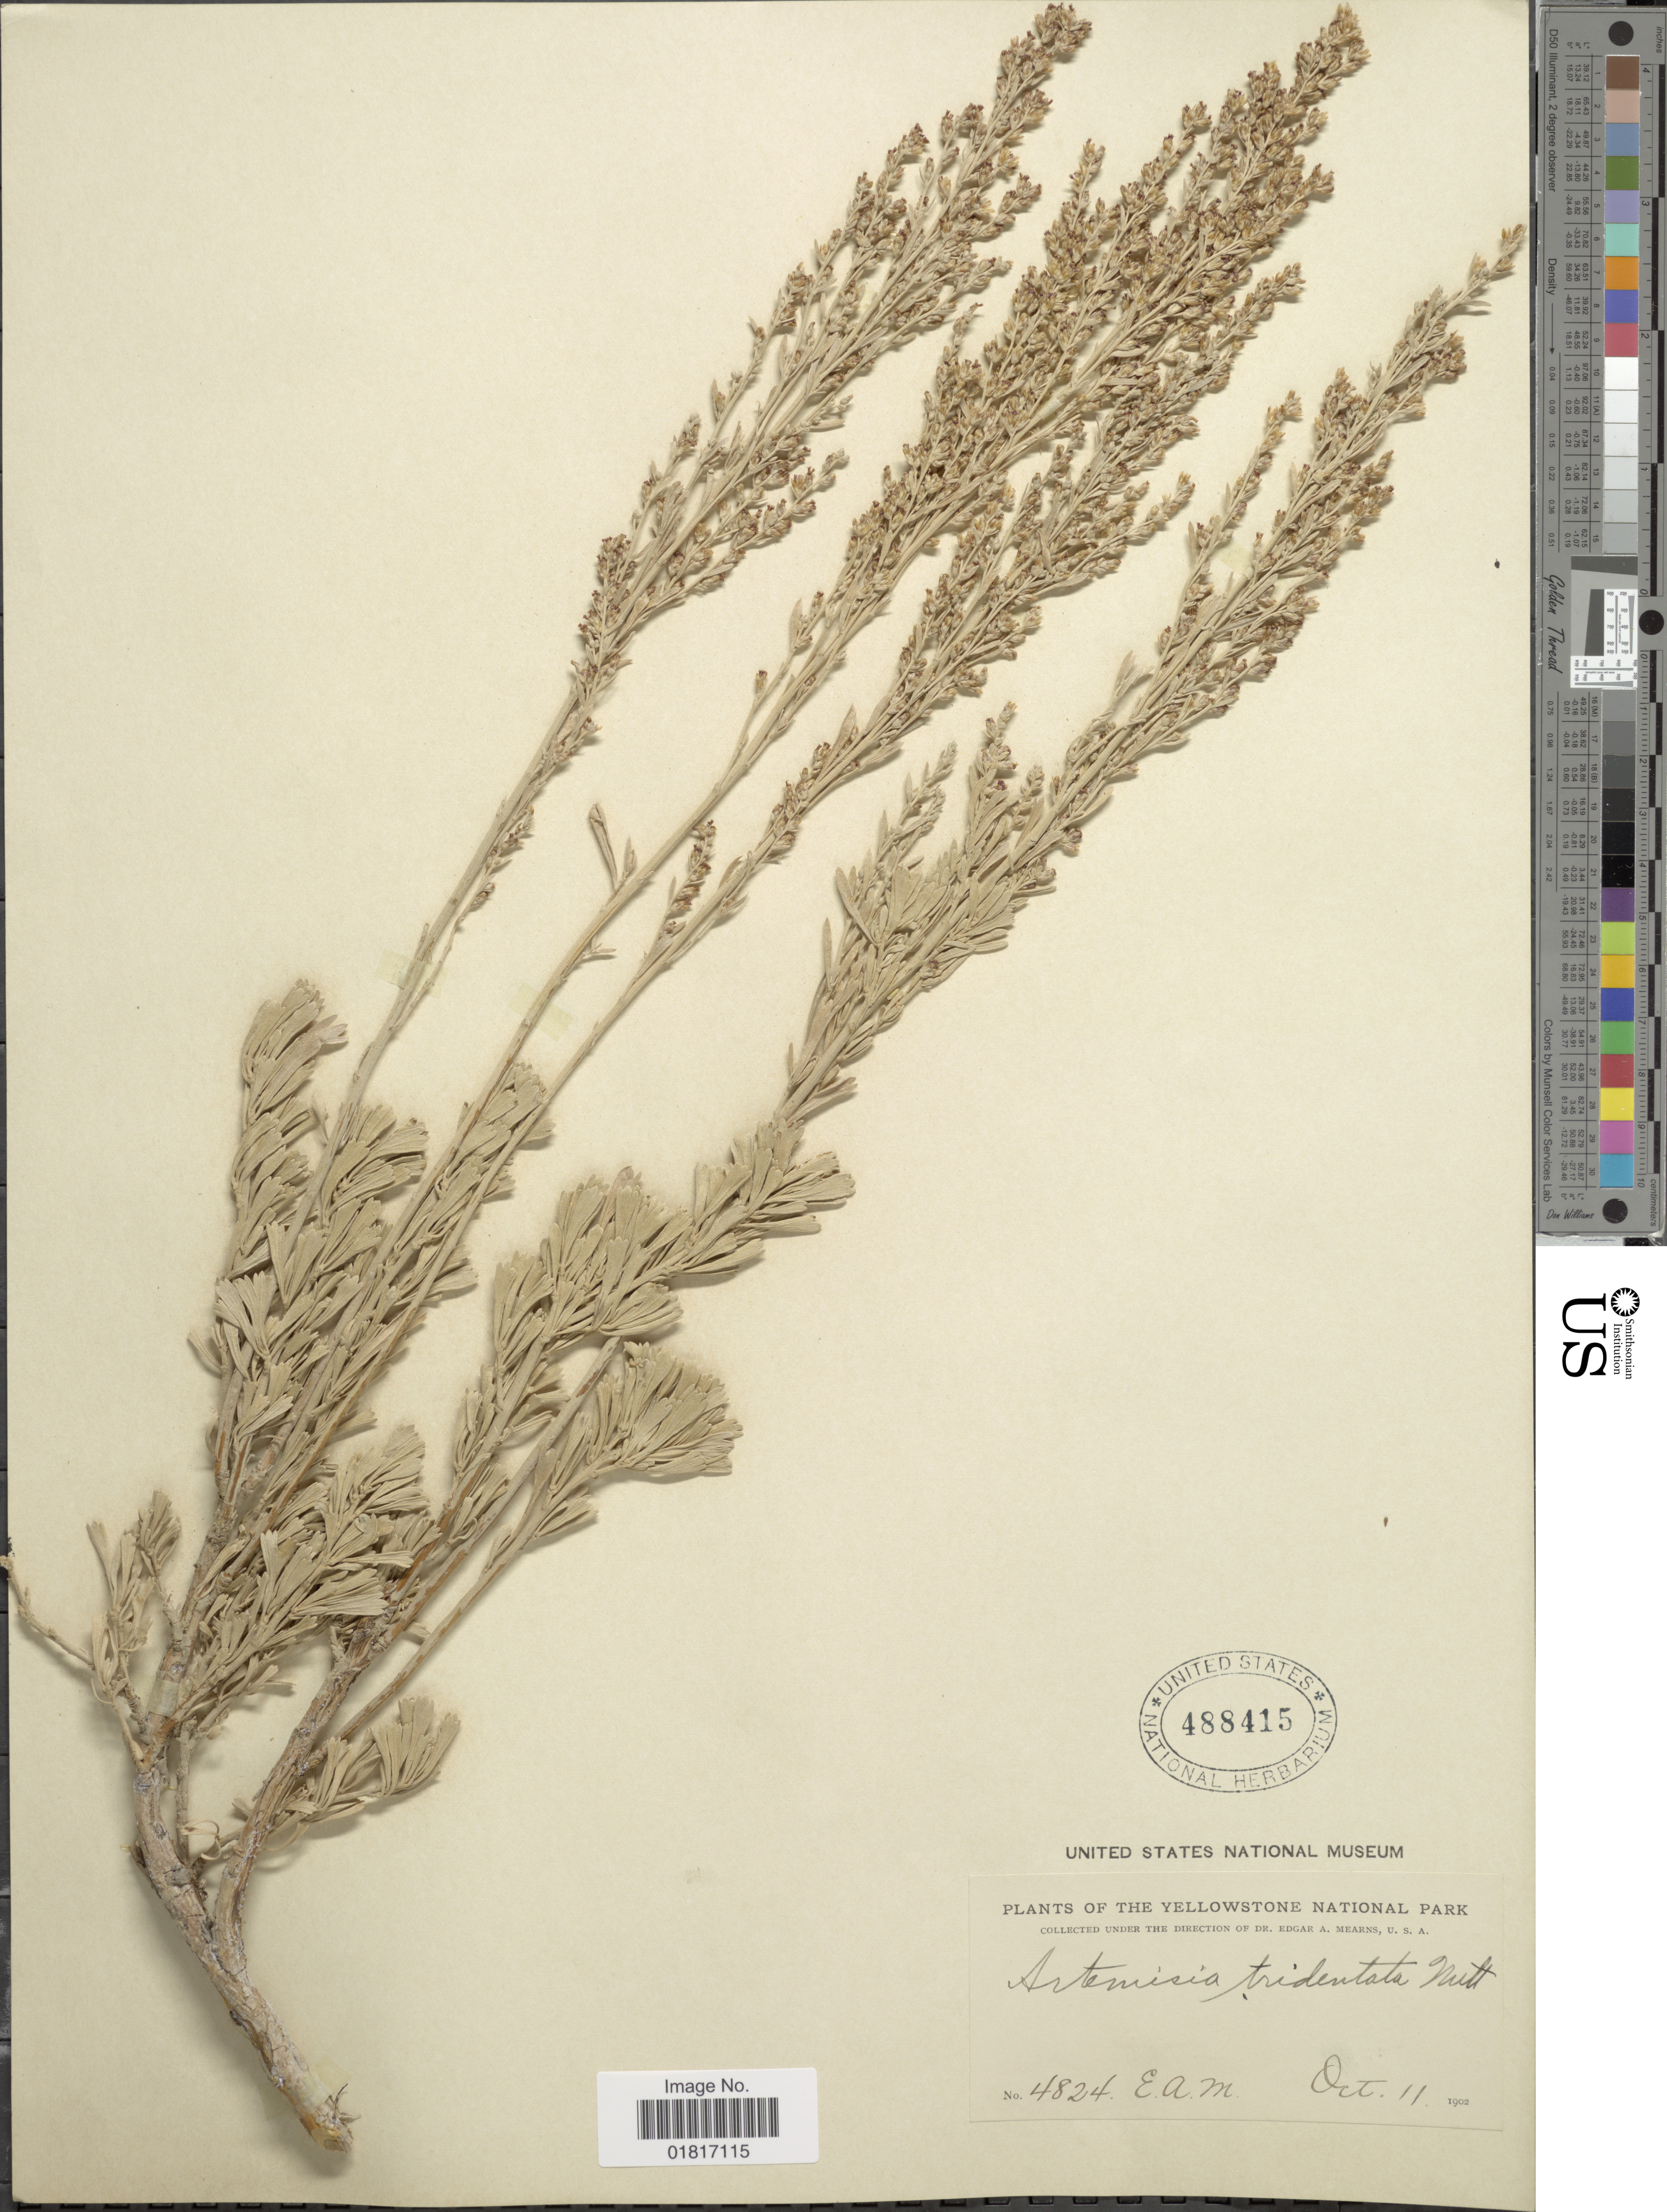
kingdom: Plantae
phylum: Tracheophyta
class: Magnoliopsida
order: Asterales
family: Asteraceae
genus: Artemisia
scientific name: Artemisia tridentata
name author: Nutt.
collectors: E. A. Mearns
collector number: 4824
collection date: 1902-10-11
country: United States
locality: The Yellowstone National Park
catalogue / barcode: US 488415